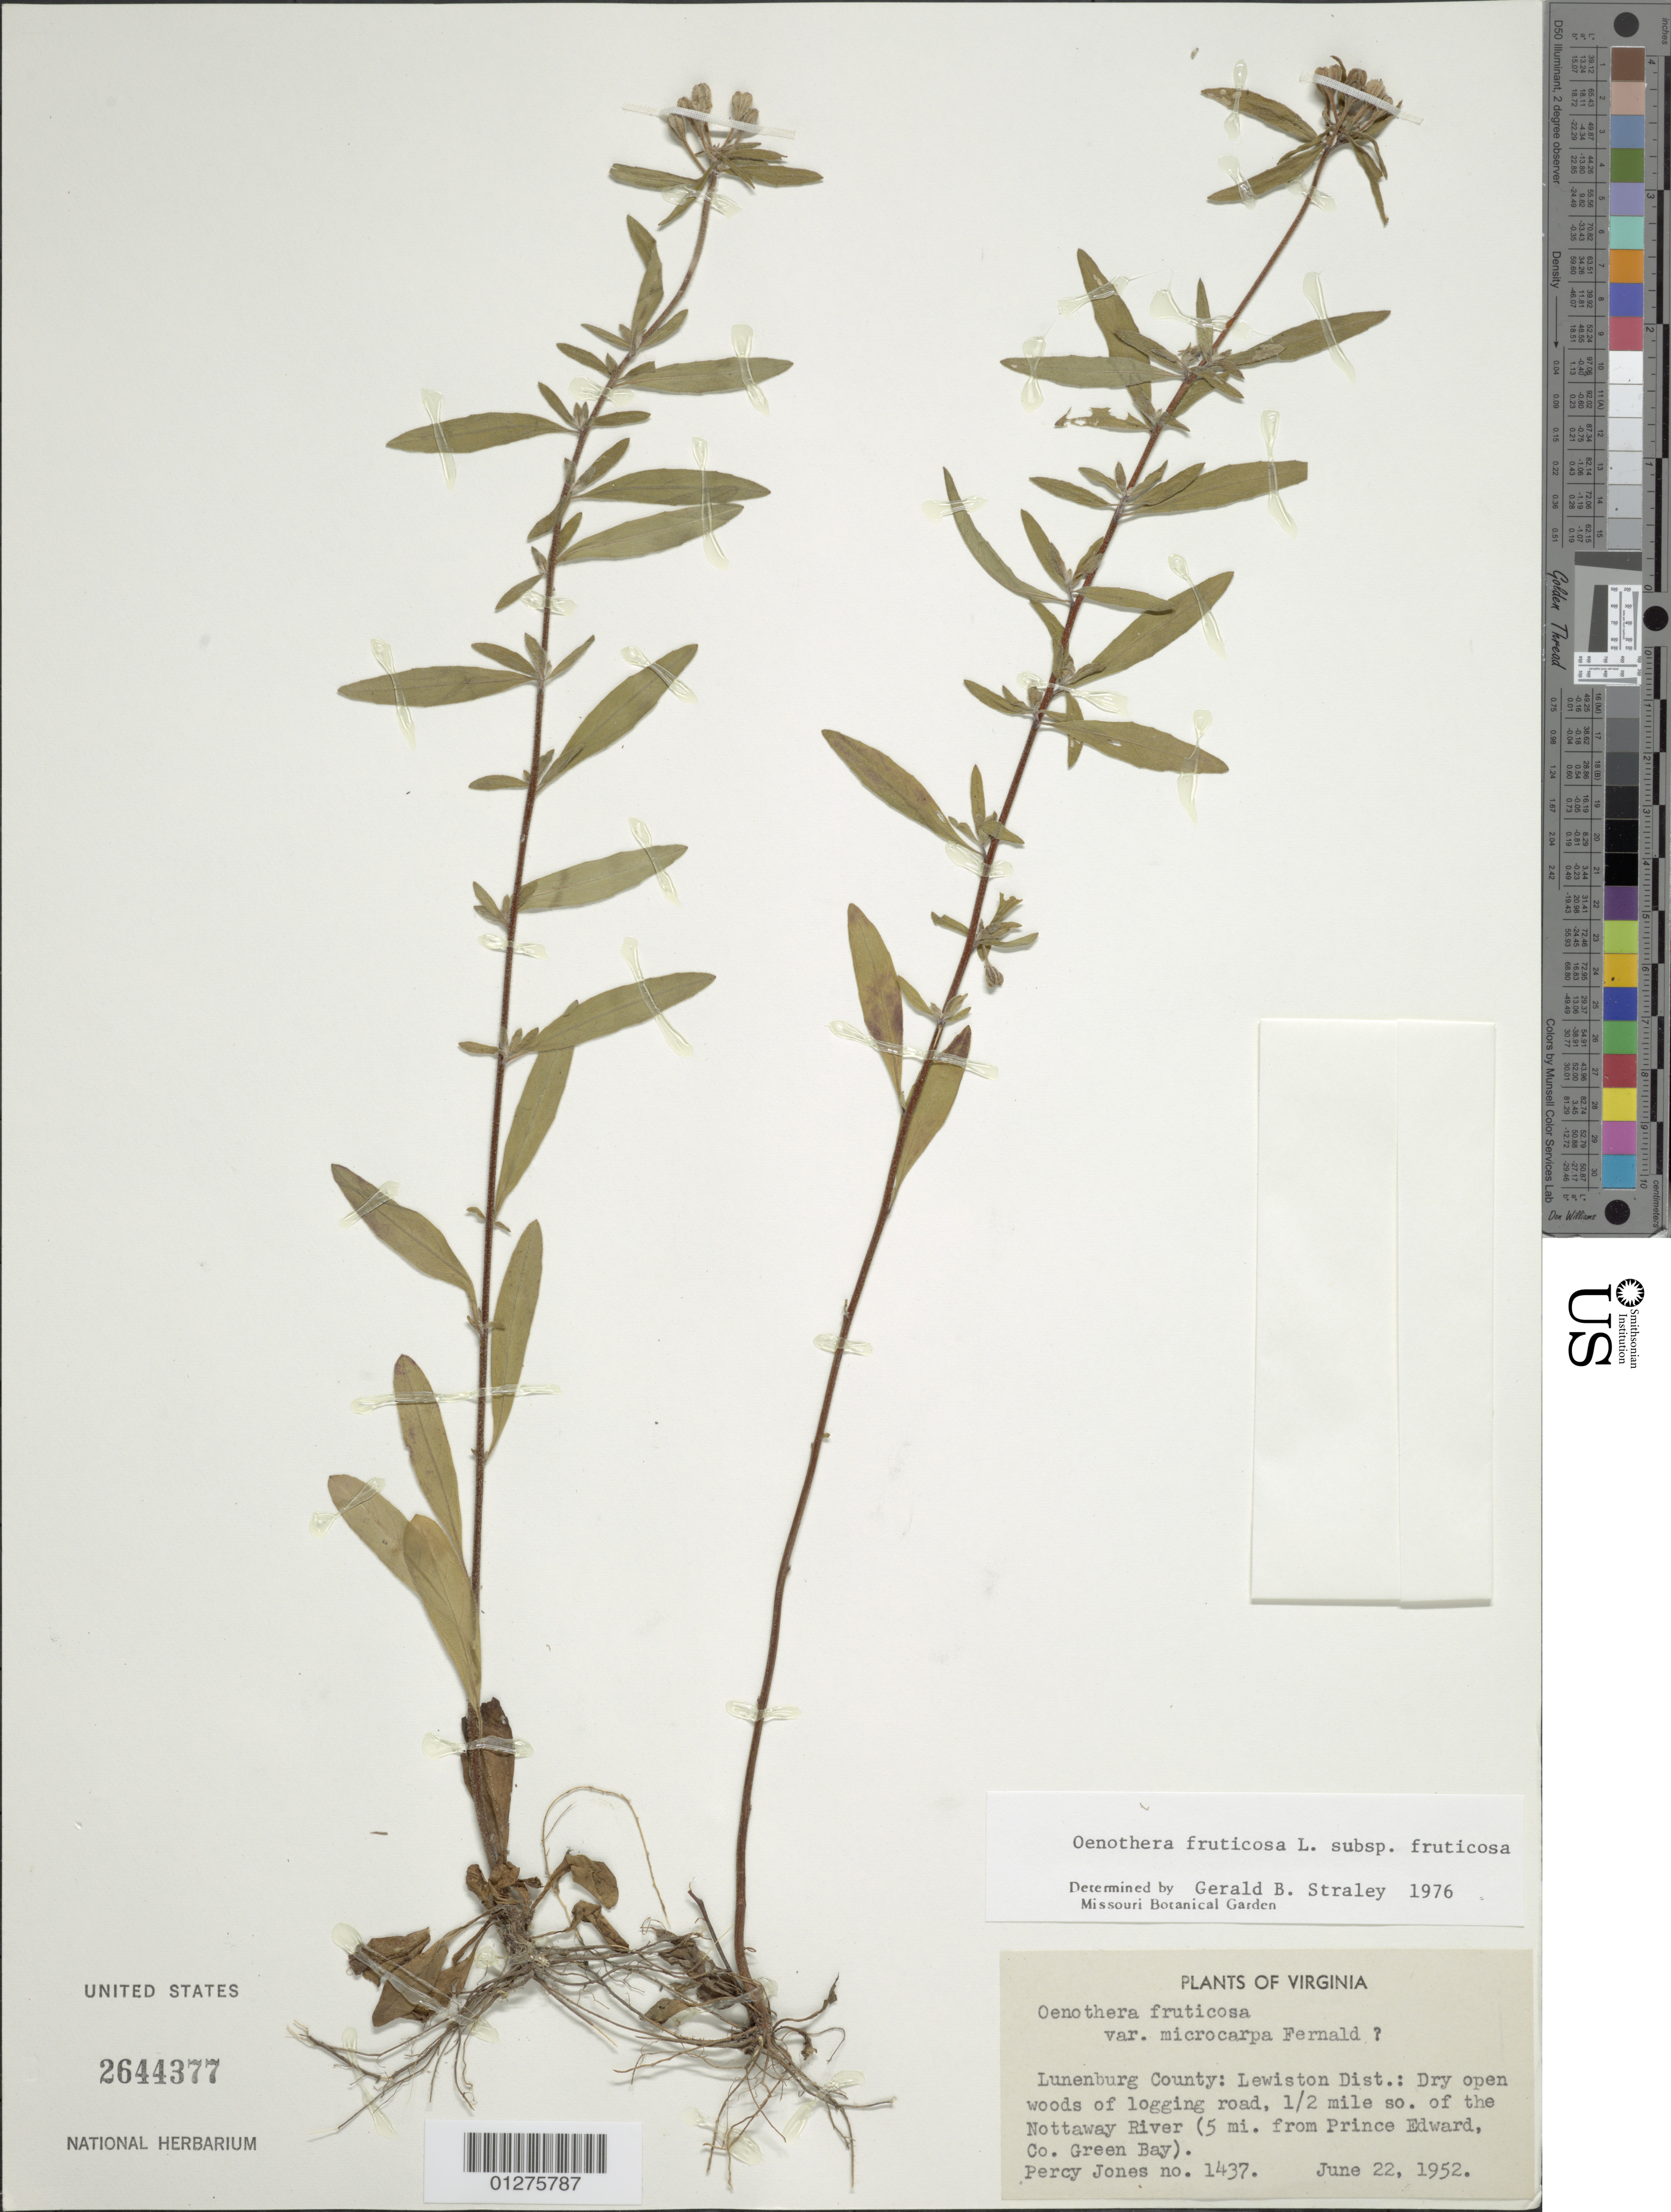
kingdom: Plantae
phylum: Tracheophyta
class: Magnoliopsida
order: Myrtales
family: Onagraceae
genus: Oenothera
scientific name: Oenothera fruticosa subsp. fruticosa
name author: L.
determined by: Straley, G. B.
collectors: P. Jones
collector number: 1437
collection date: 1952-06-22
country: United States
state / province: Virginia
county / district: Prince Edward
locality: Lewiston Dist., 1/2 mile S of the Nottaway River, 5 mi. from Green Bay.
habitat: Dry open woods of logging road.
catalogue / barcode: US 2644377